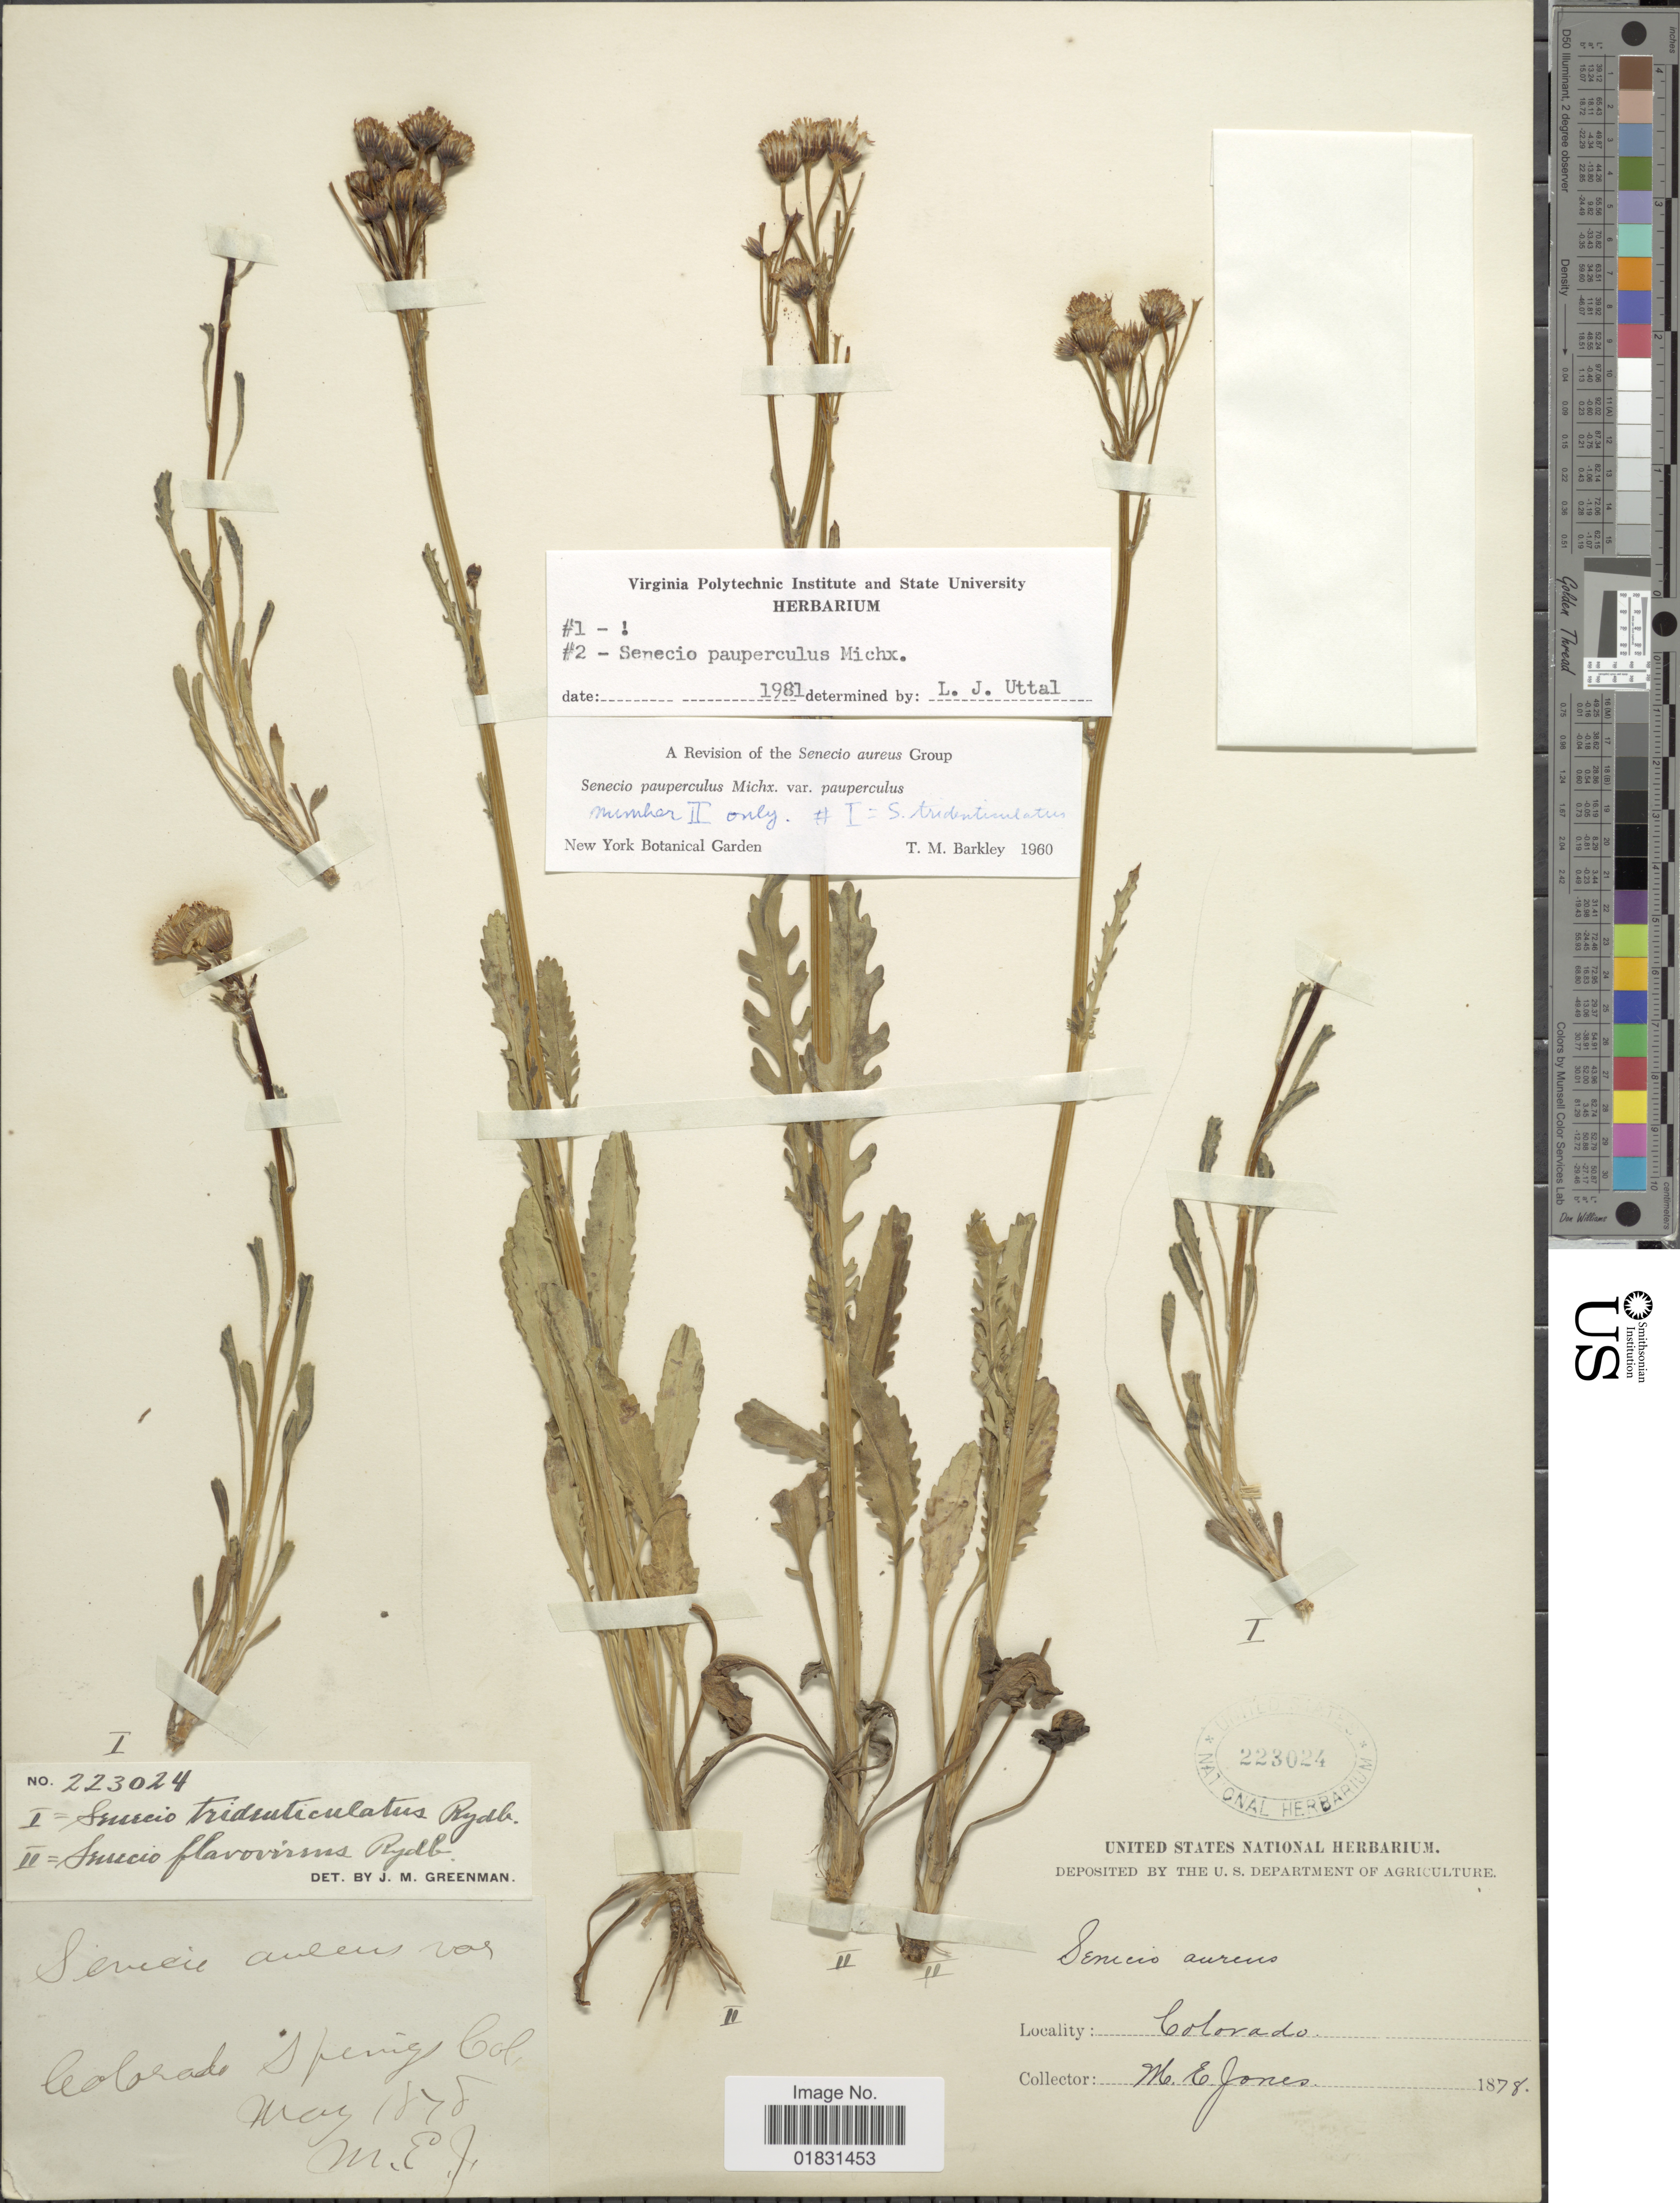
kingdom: Plantae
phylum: Tracheophyta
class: Magnoliopsida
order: Asterales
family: Asteraceae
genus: Packera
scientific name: Packera paupercula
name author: (Michx.) Á. Löve & D. Löve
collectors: M. E. Jones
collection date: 1878-05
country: United States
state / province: Colorado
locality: Colorado Spring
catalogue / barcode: US 223024